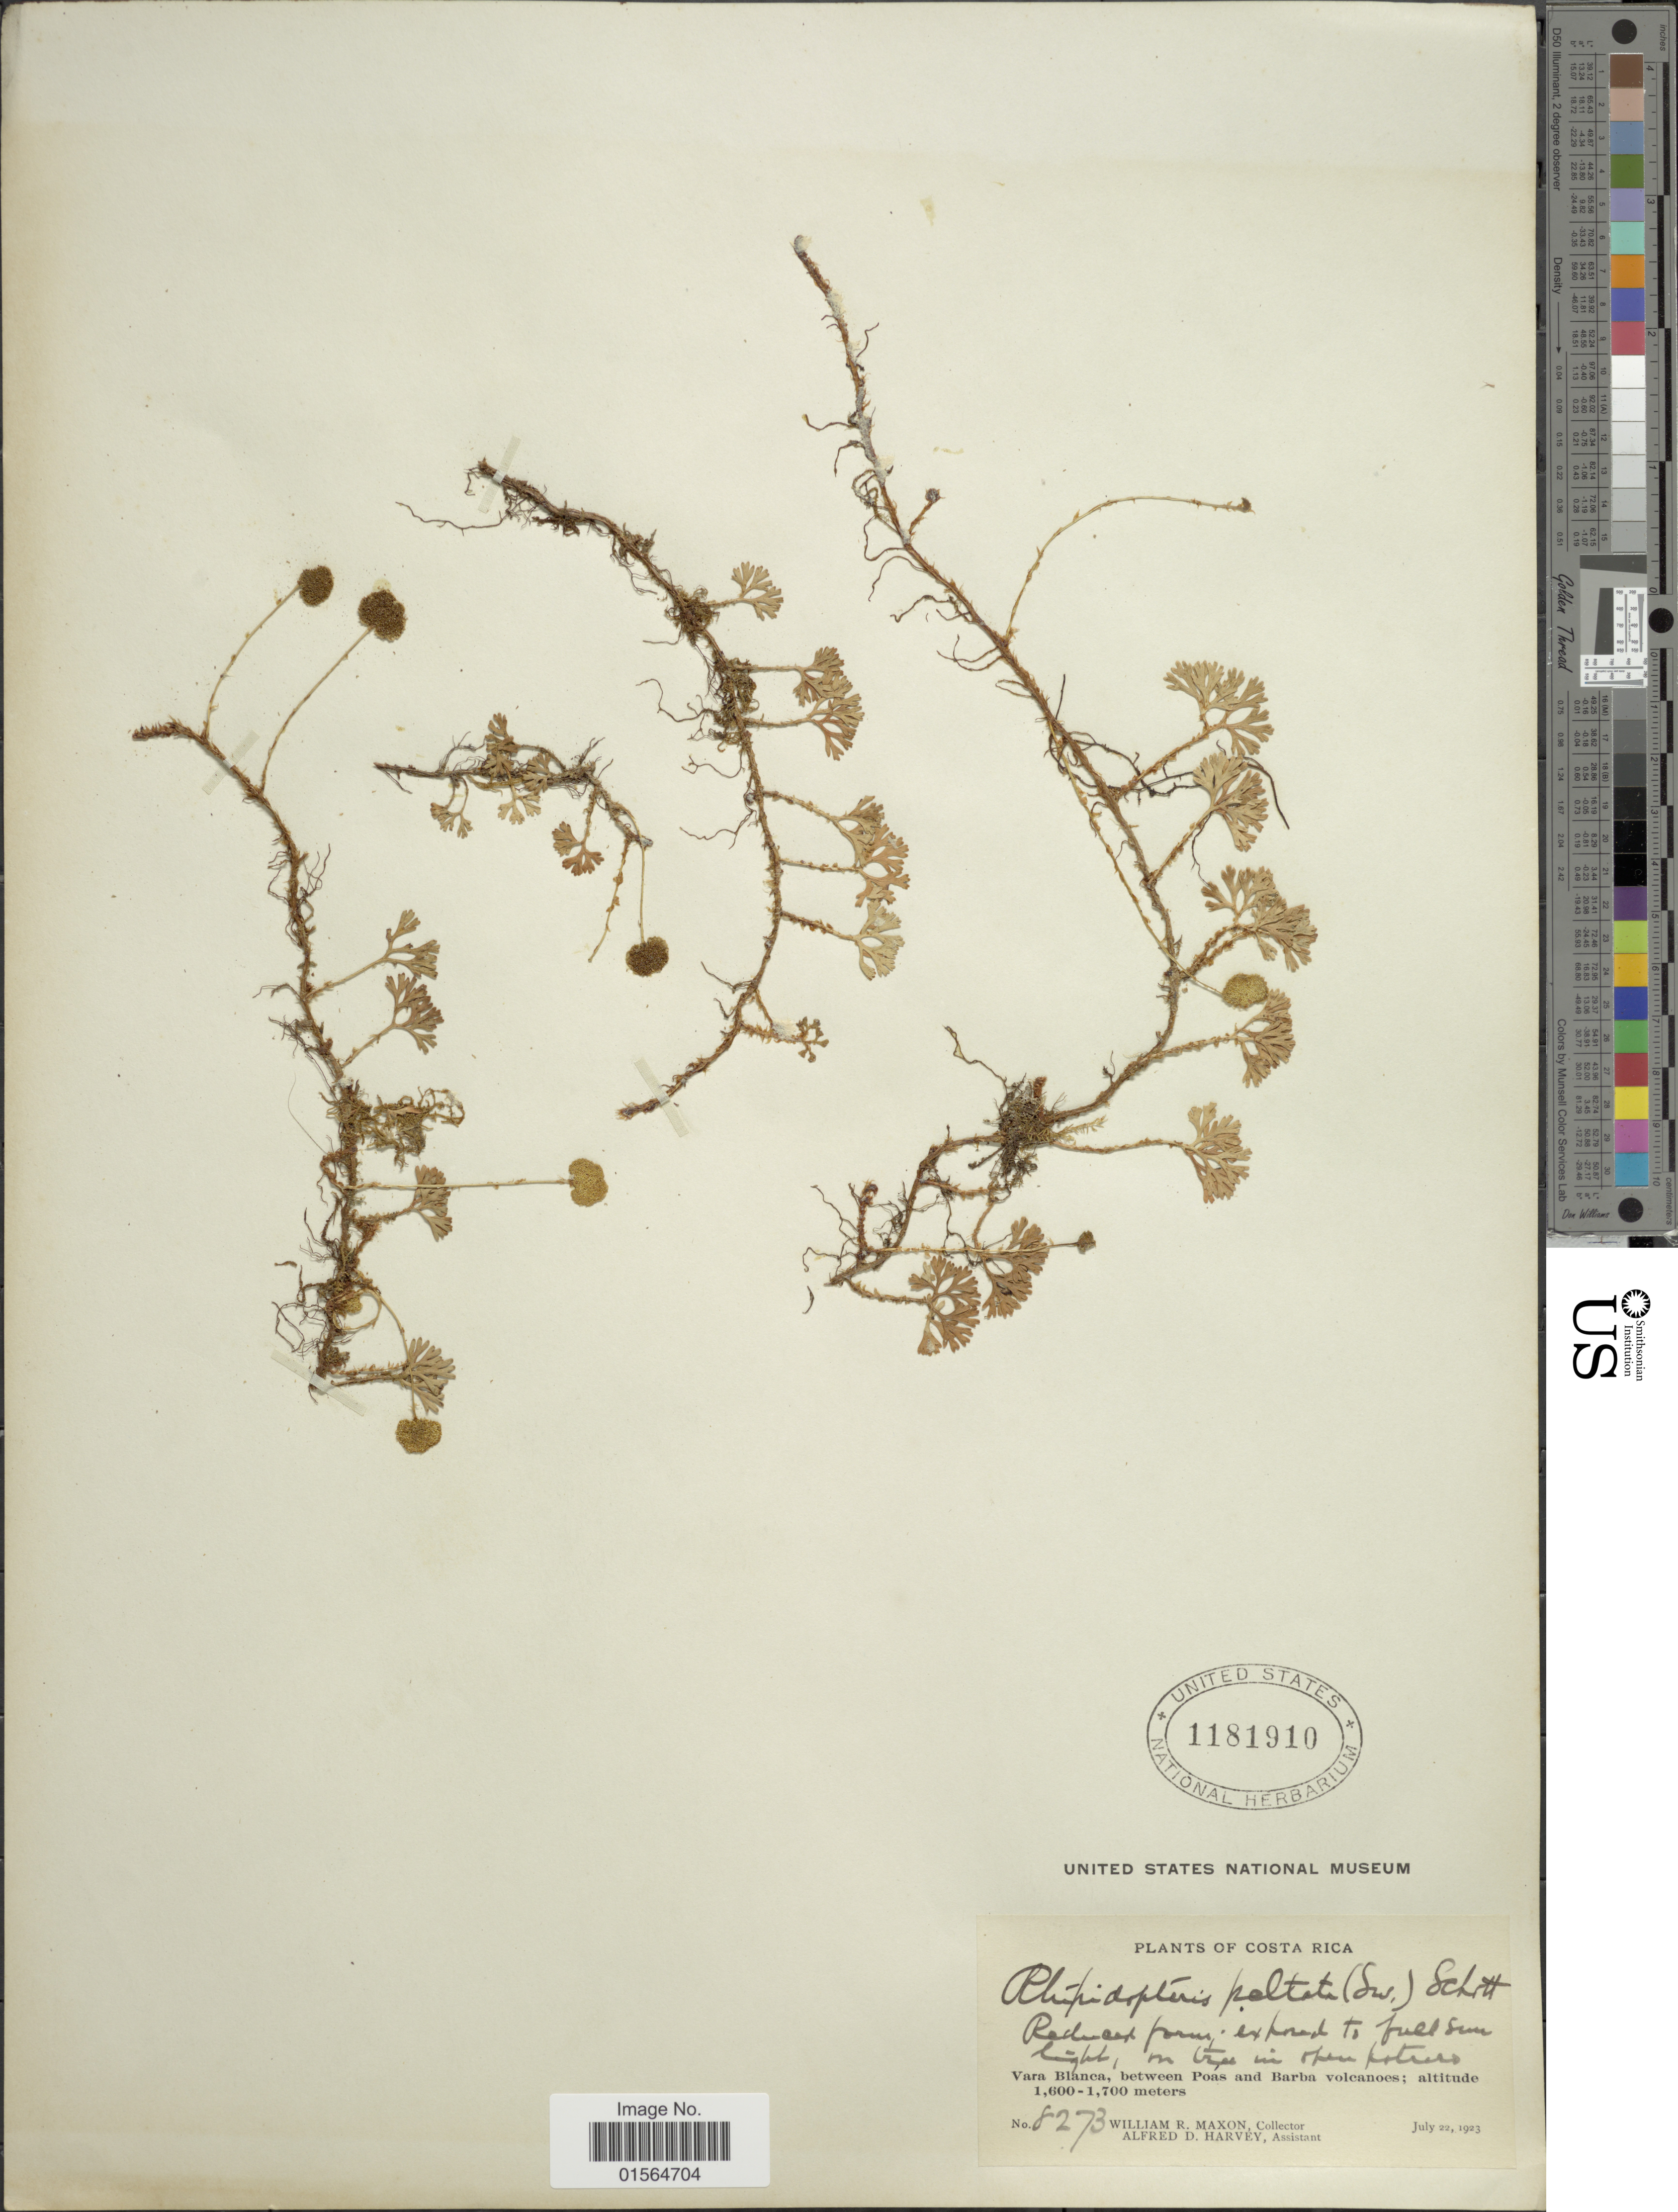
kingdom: Plantae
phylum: Tracheophyta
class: Polypodiopsida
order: Polypodiales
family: Dryopteridaceae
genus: Elaphoglossum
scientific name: Elaphoglossum peltatum f. peltatum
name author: (Sw.) Urb.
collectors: W. R. Maxon & A. D. Harvey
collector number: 8273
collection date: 1923-07-22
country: Costa Rica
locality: Vara Blanca, between Poas and Barba volcanoes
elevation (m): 1600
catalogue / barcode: US 1181910